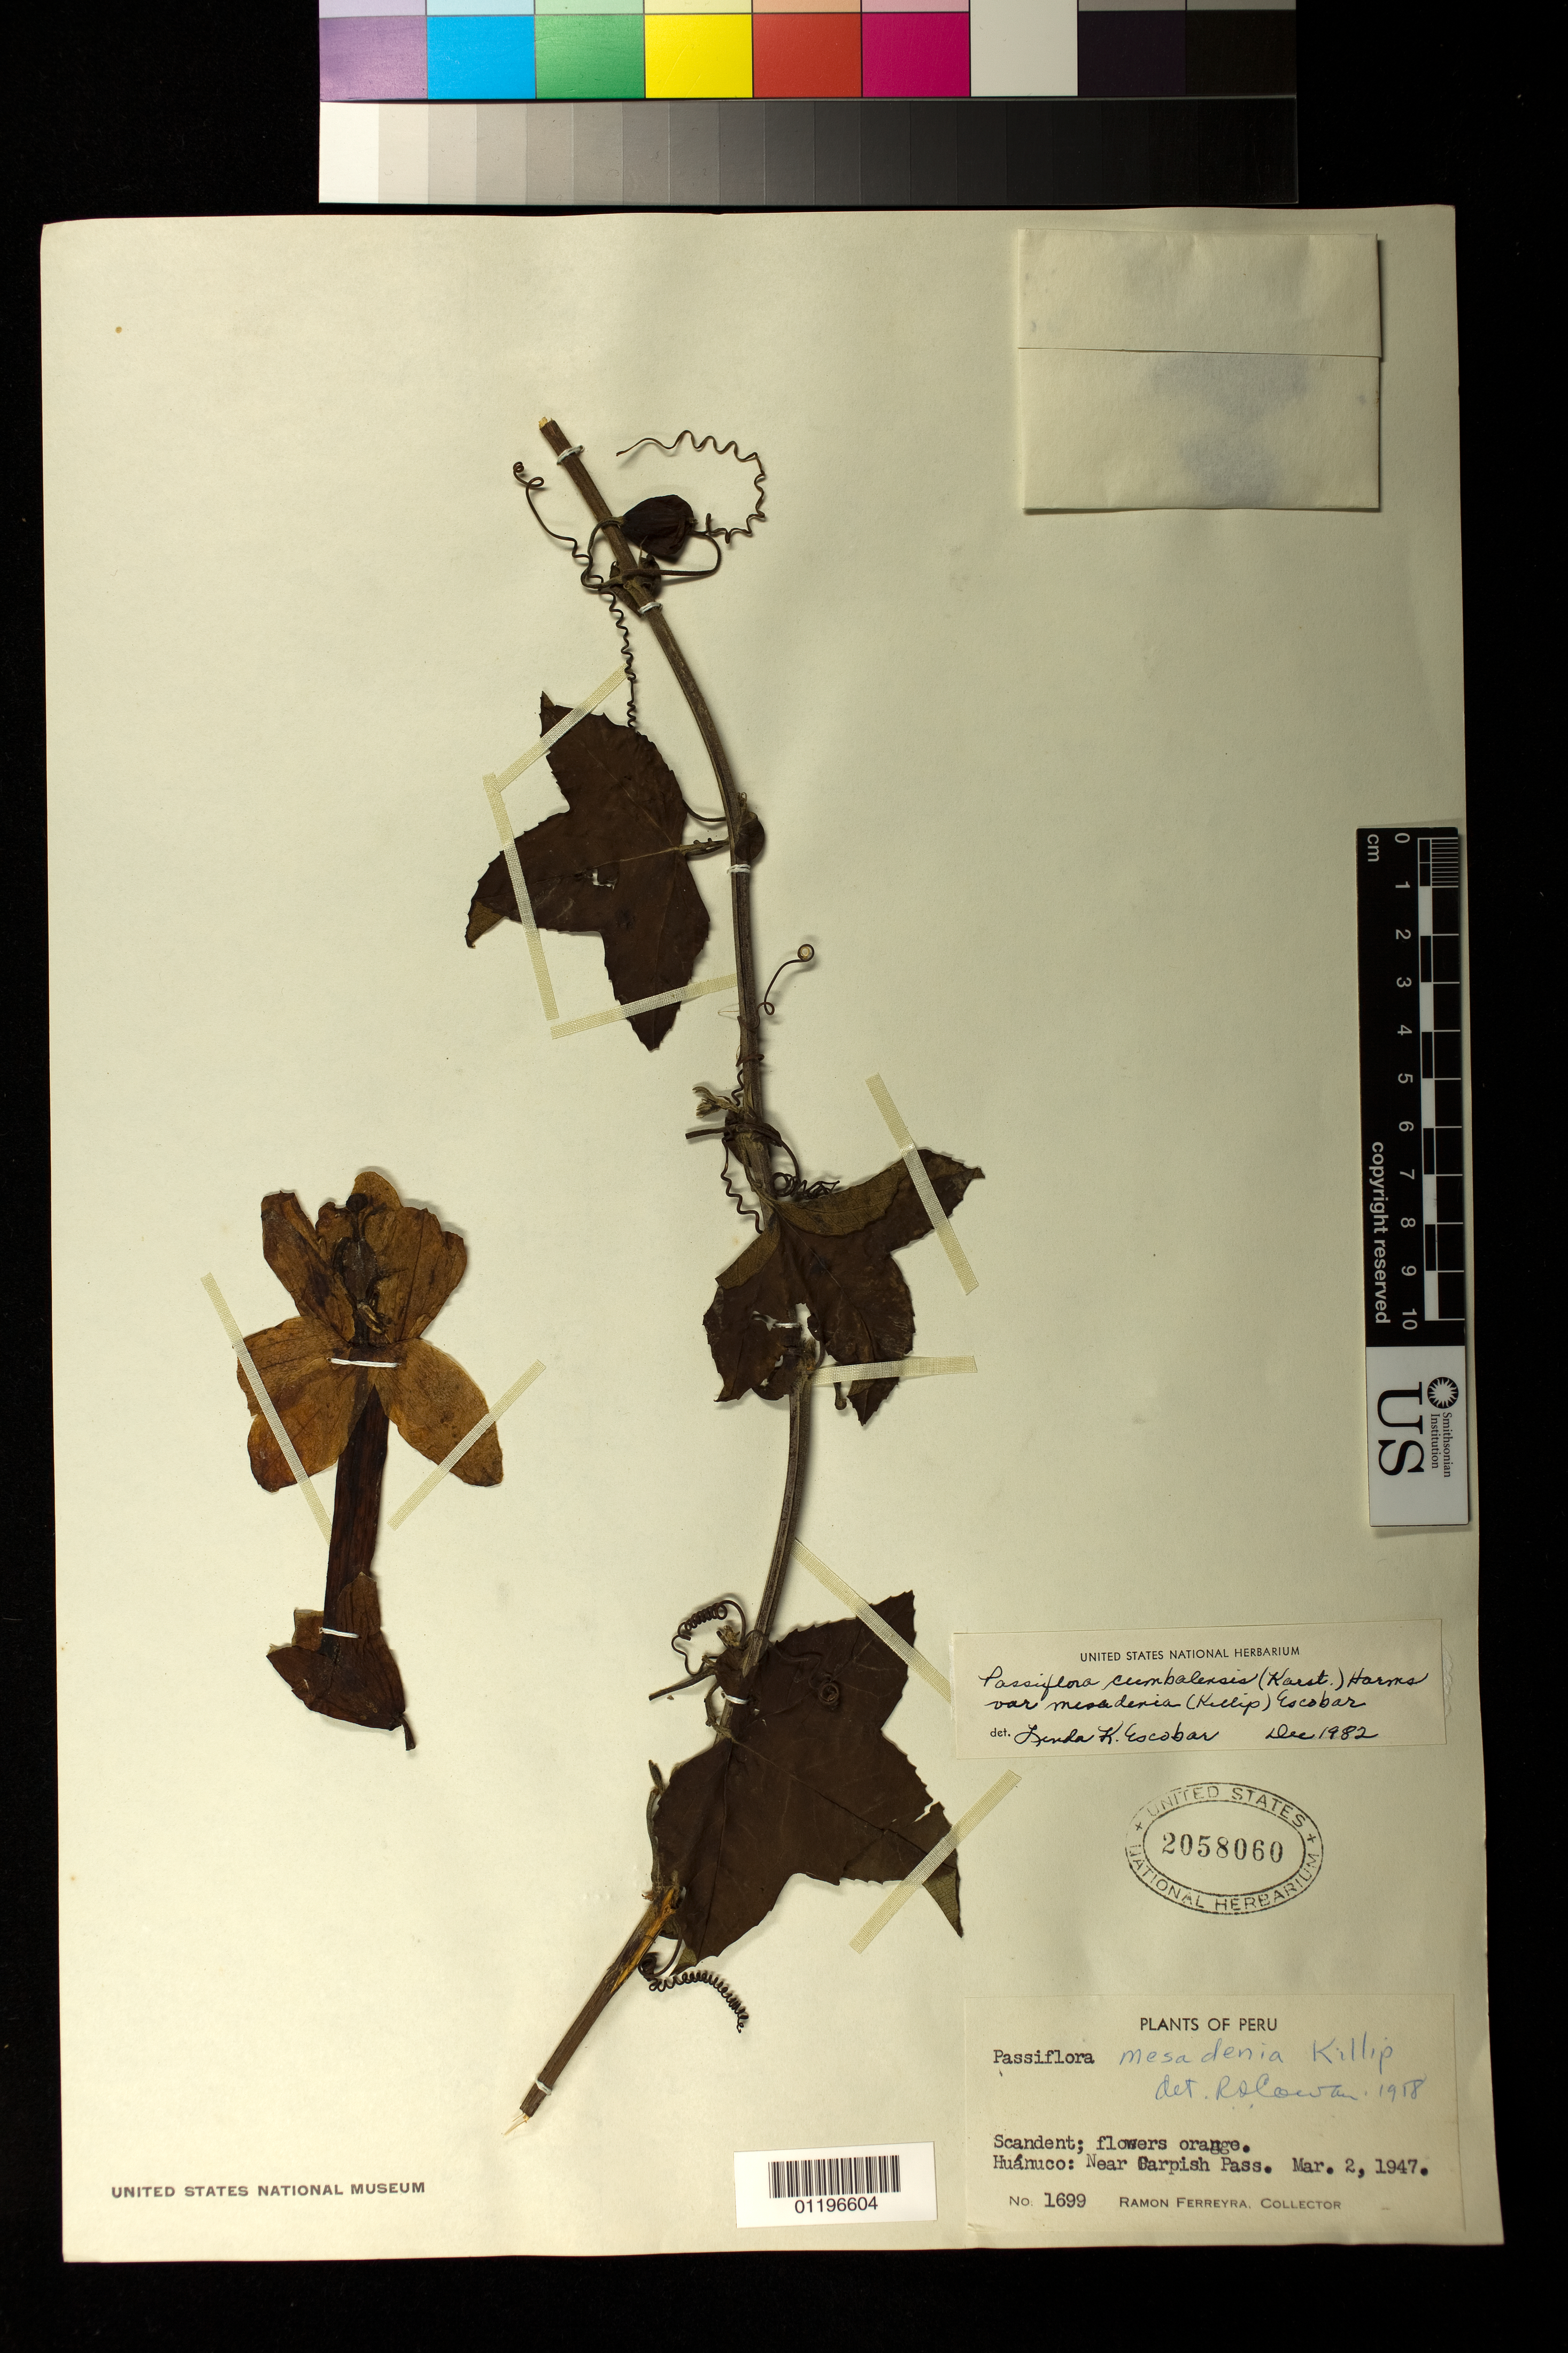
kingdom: Plantae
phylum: Tracheophyta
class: Magnoliopsida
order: Malpighiales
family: Passifloraceae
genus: Passiflora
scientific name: Passiflora cumbalensis var. mesadenia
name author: (Killip) L.K. Escobar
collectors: R. A. Ferreyra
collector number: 1699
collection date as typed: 03 Feb 1947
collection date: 1947-02-03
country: Peru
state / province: Huánuco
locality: Huánuco: Near Barpish Pass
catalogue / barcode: US 2058060